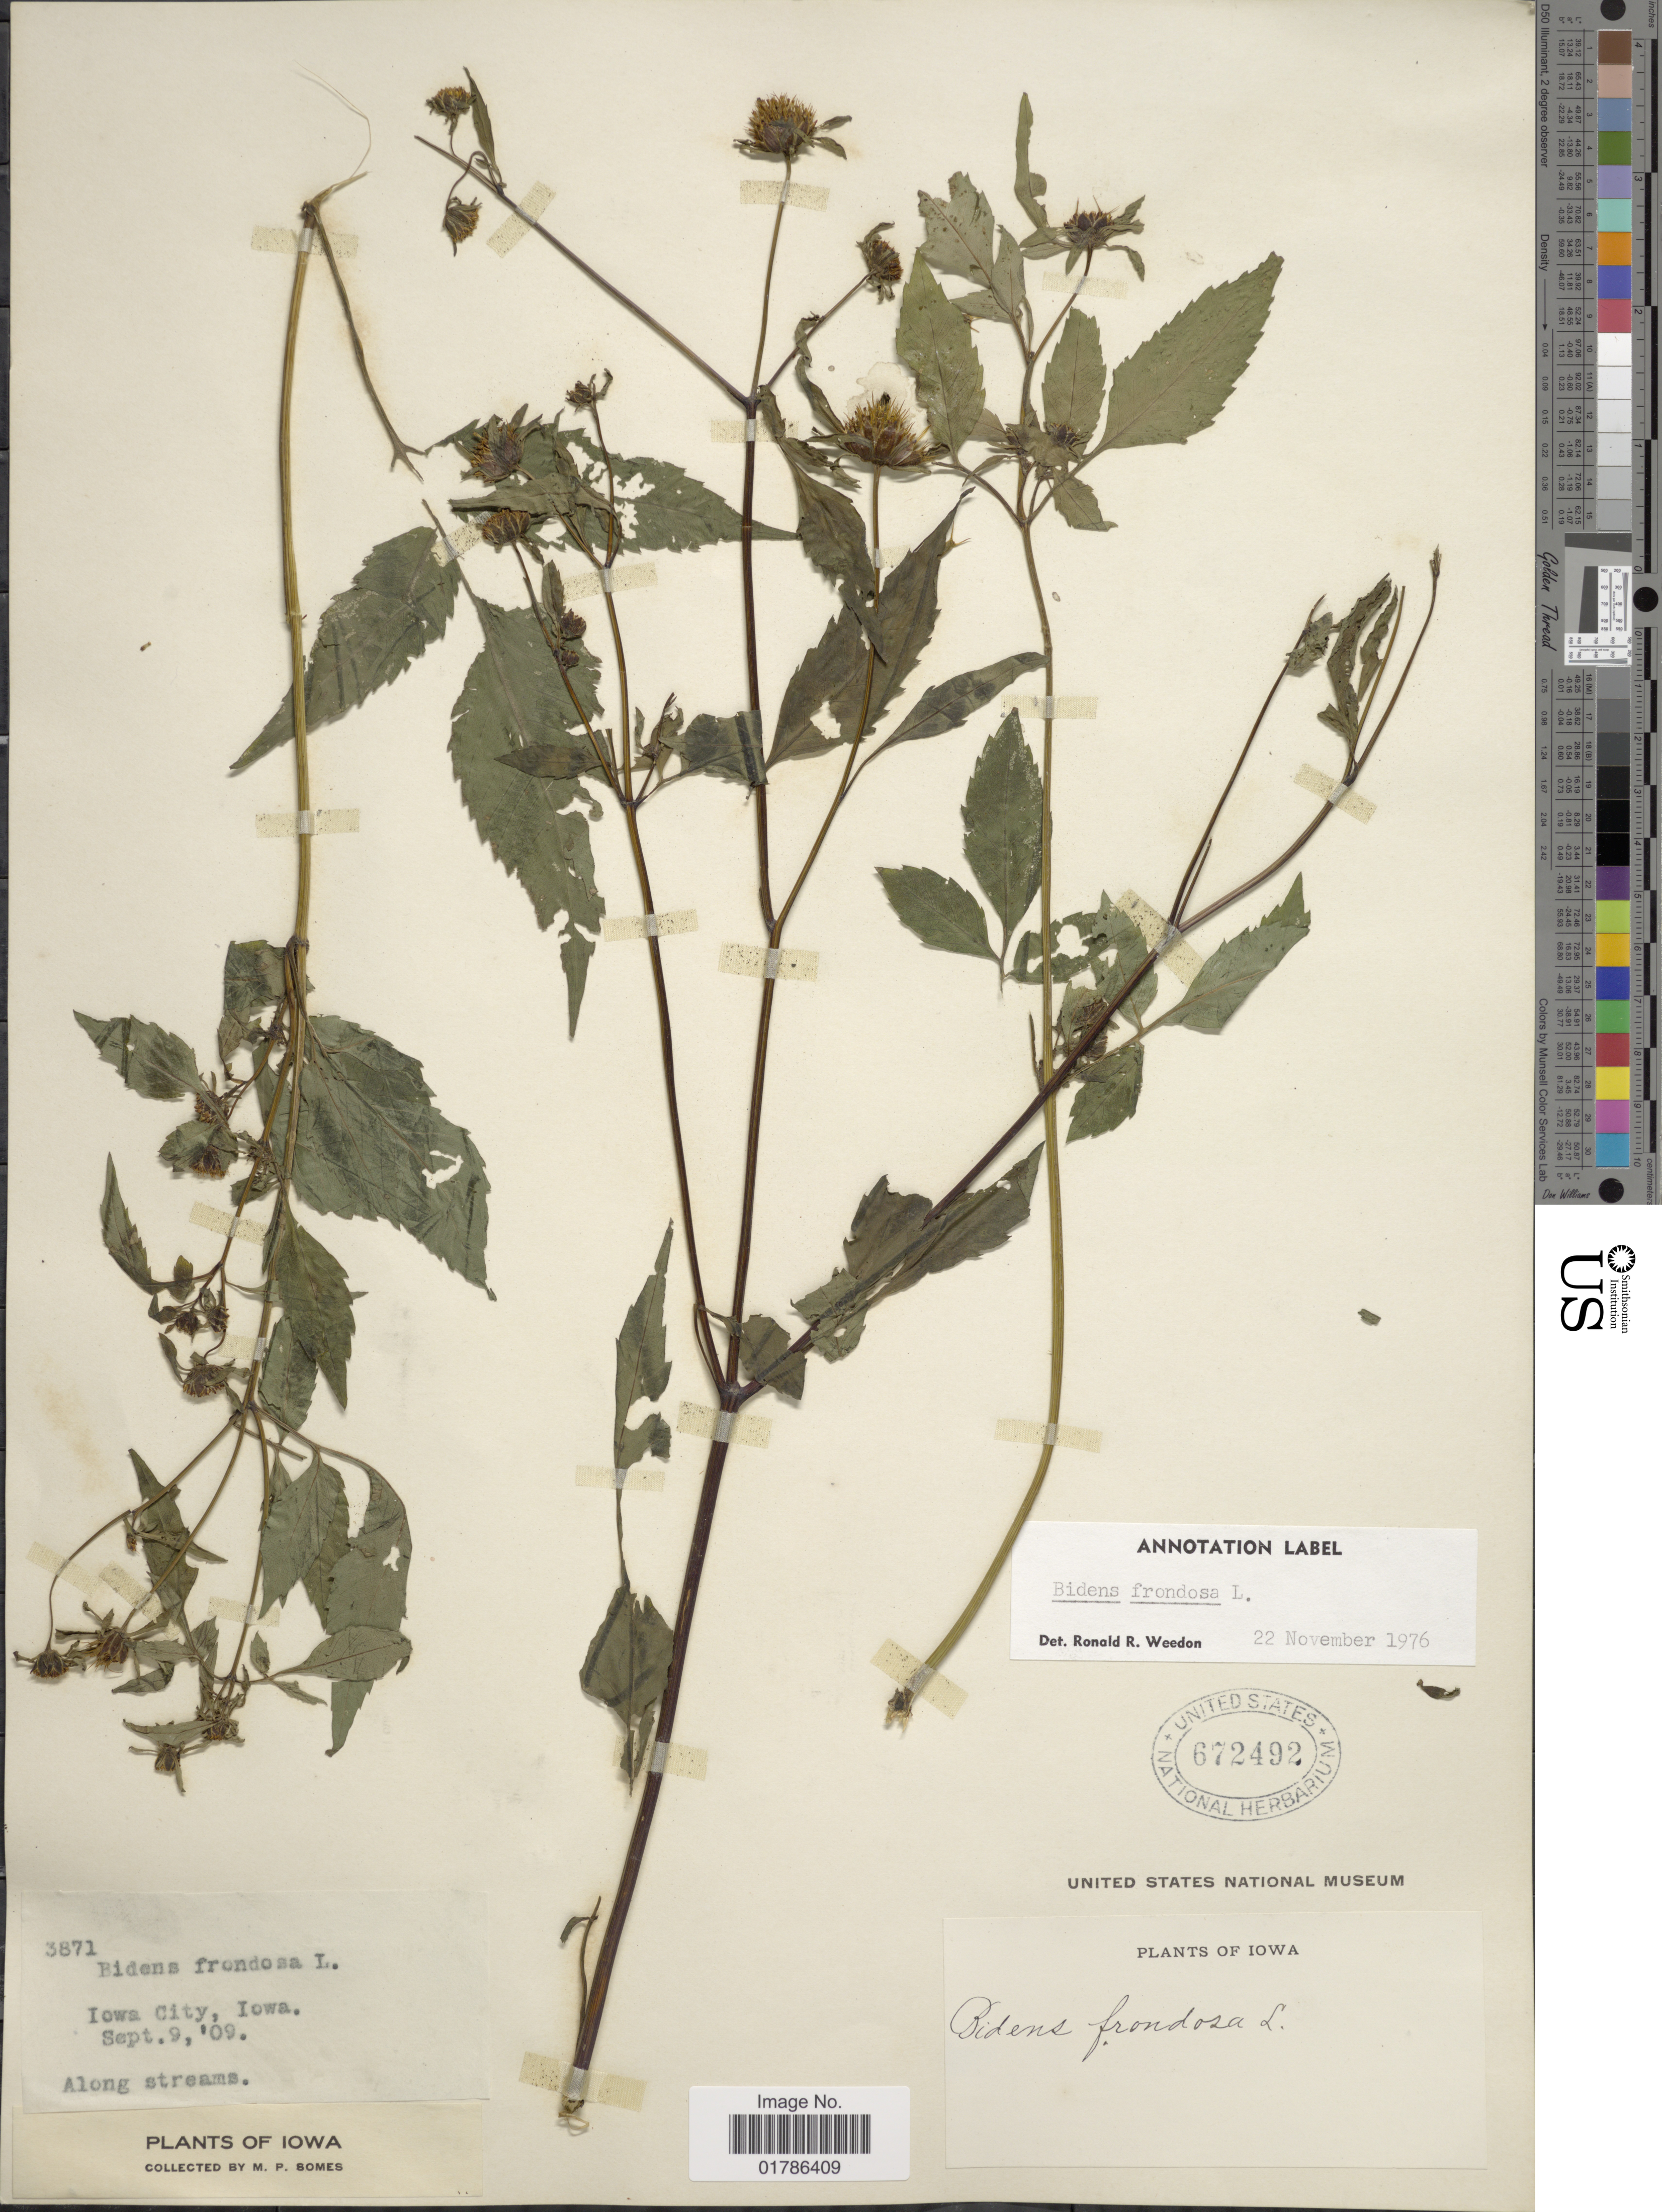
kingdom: Plantae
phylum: Tracheophyta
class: Magnoliopsida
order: Asterales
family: Asteraceae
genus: Bidens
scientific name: Bidens frondosa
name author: L.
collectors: M. Somes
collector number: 3871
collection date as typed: Transcribed d/m/y: 9/9/9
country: United States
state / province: Iowa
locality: Iowa City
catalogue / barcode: US 672492